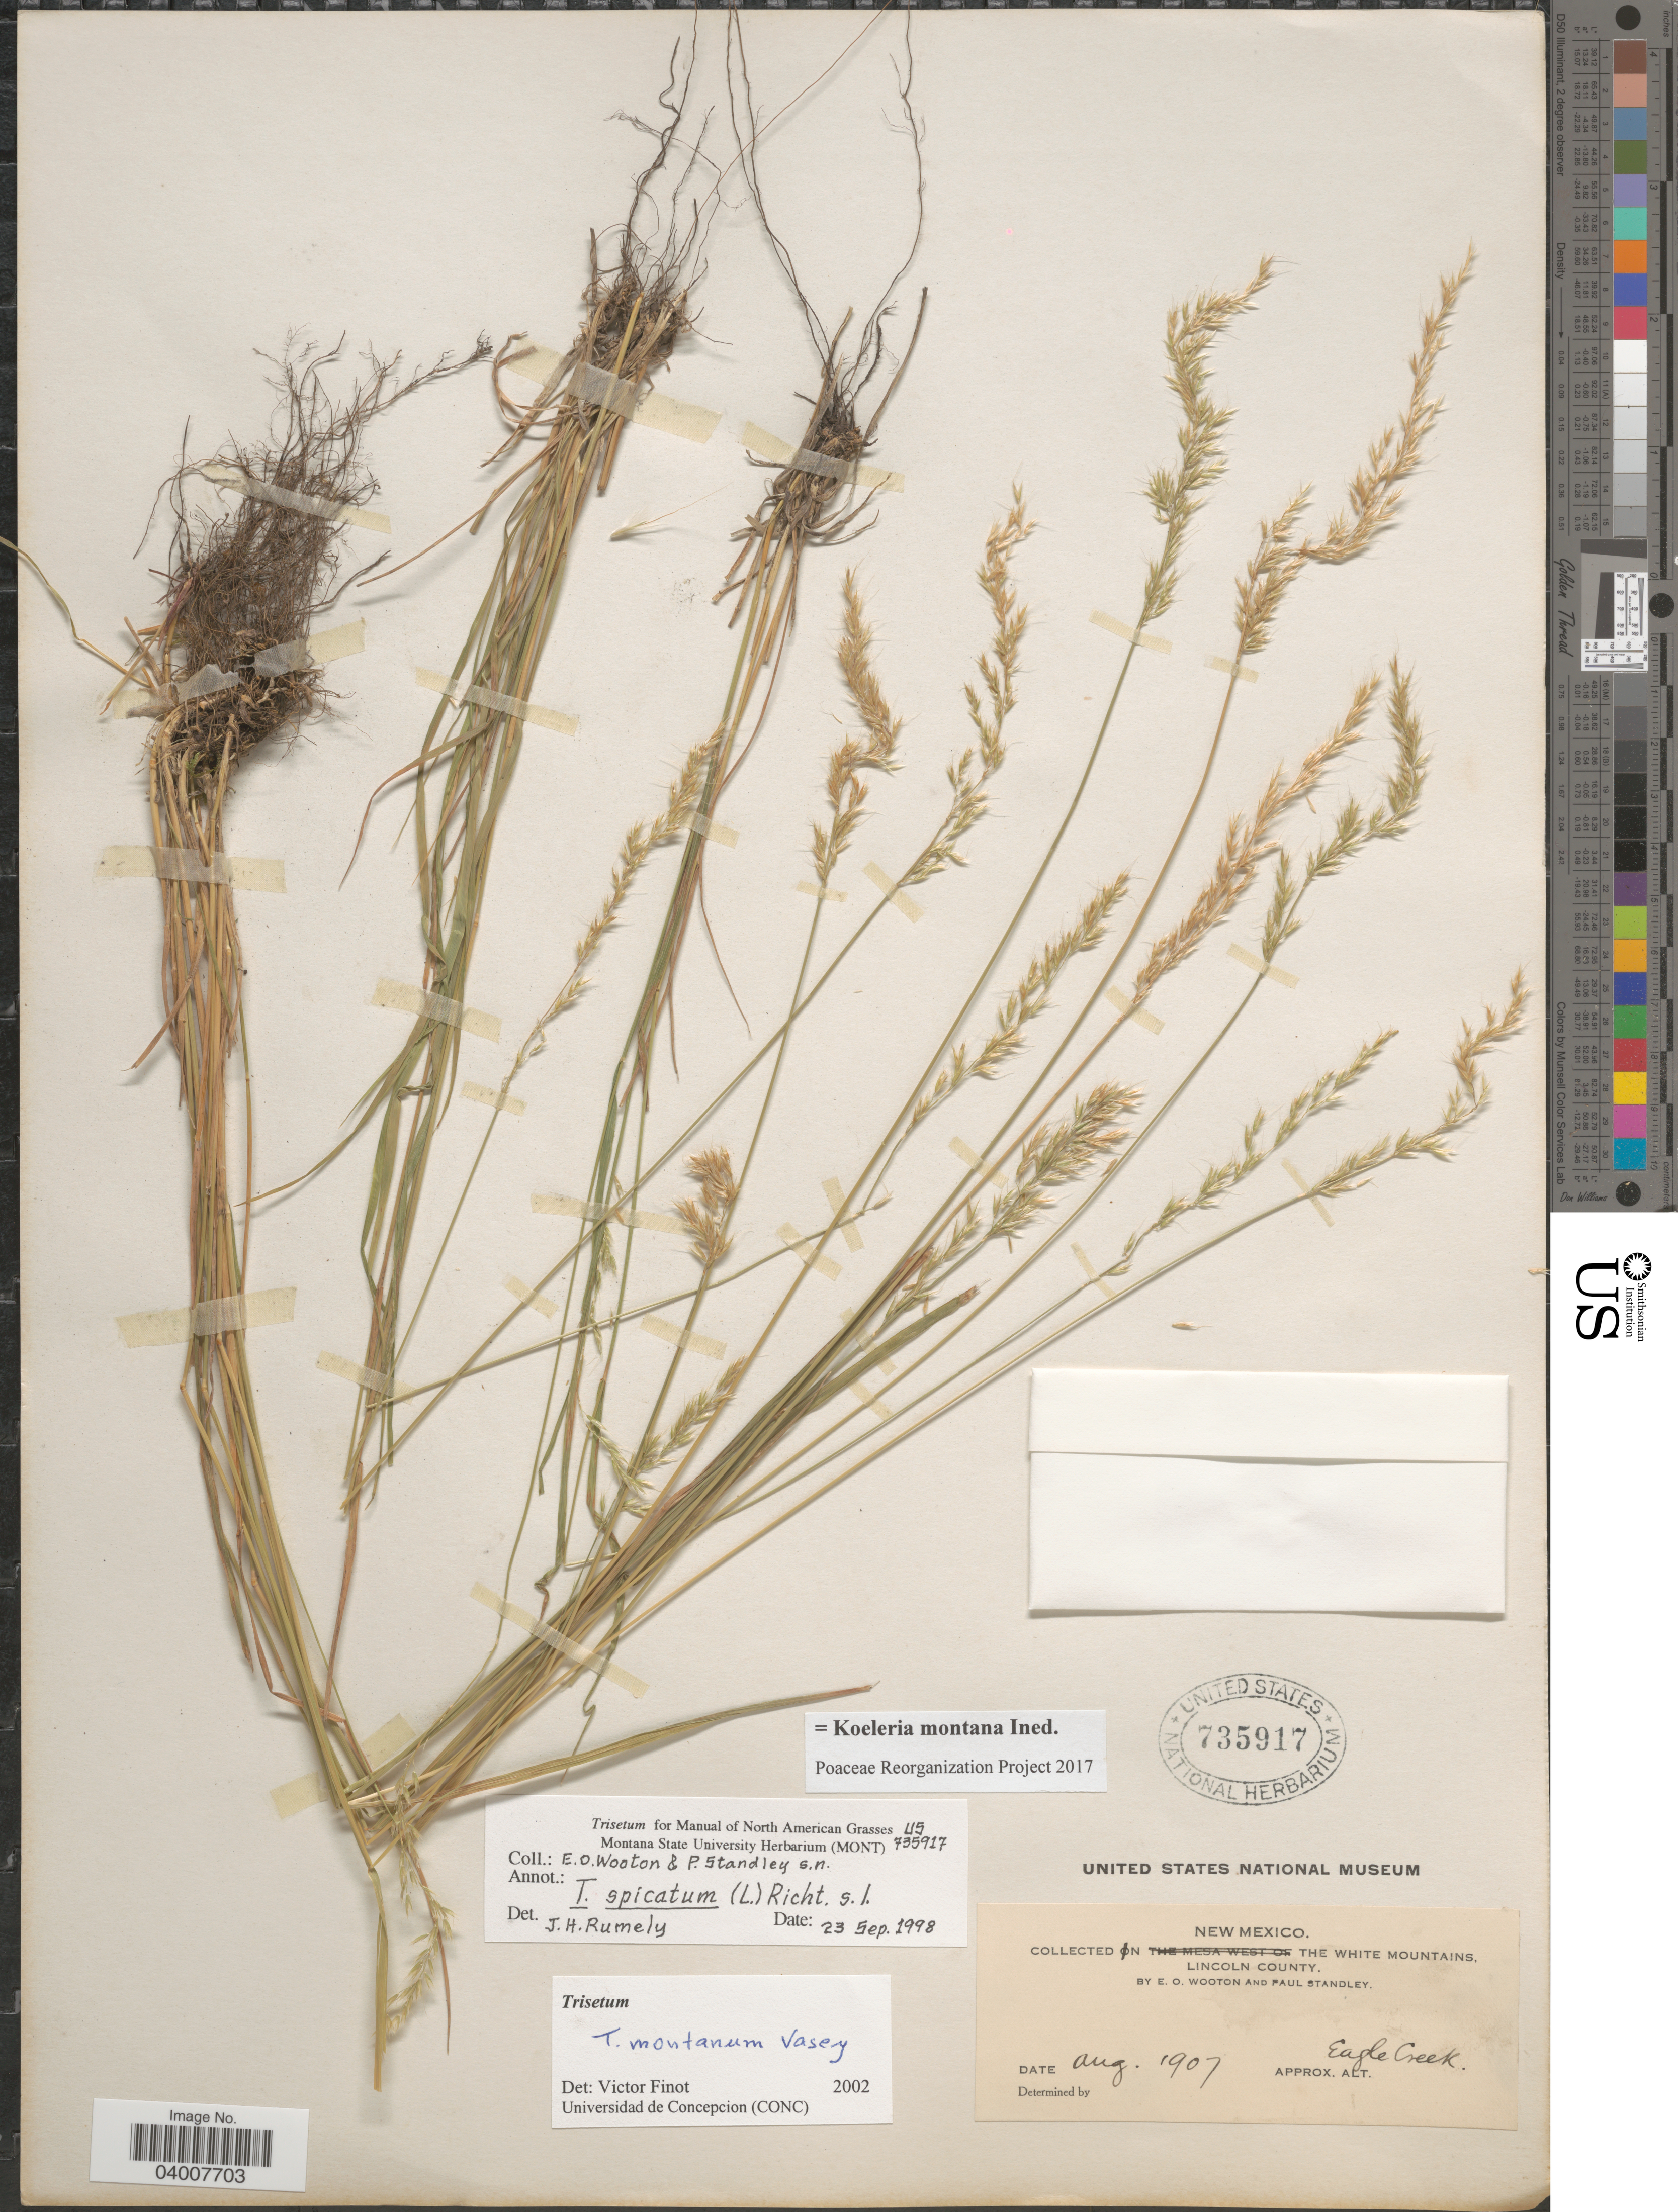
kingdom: Plantae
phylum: Tracheophyta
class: Liliopsida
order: Poales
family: Poaceae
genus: Koeleria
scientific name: Koeleria montana ined.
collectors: E. O. Wooton & P. C. Standley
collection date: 1907-08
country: United States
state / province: New Mexico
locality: In the White Mountains, Lincoln County. Eagle Creek.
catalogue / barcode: US 735917